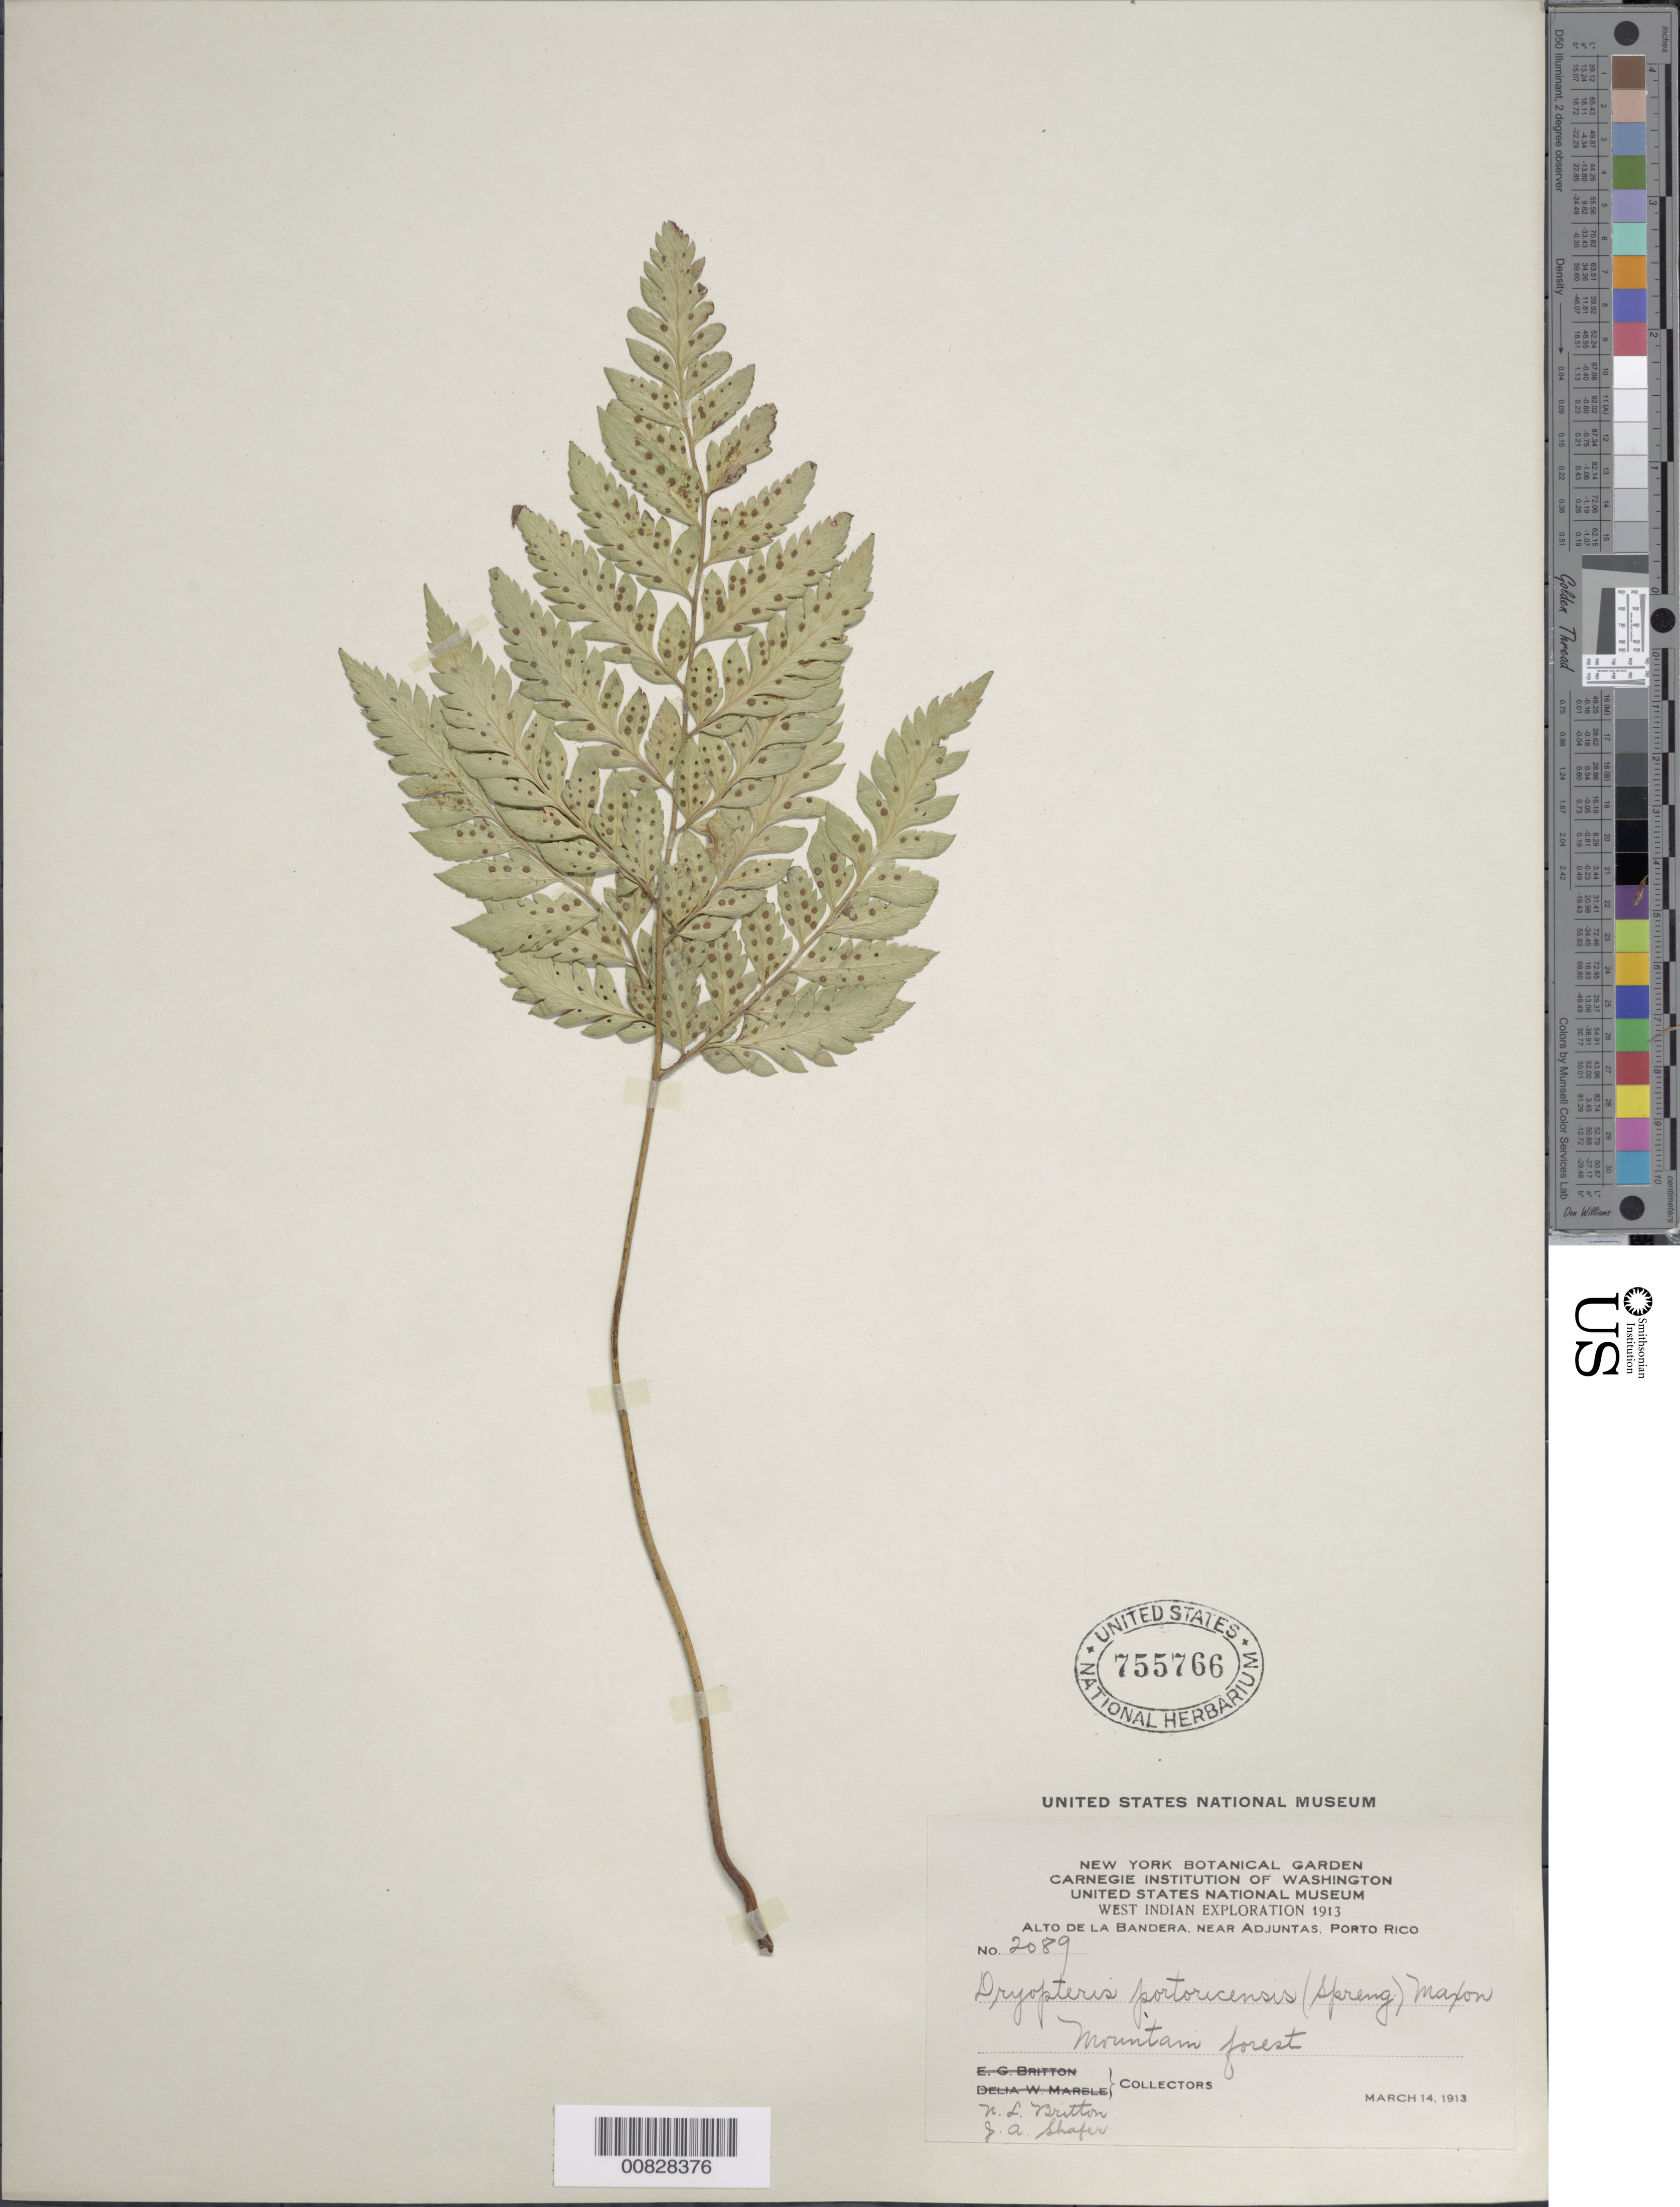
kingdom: Plantae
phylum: Tracheophyta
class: Polypodiopsida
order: Polypodiales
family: Dryopteridaceae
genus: Polystichopsis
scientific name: Polystichopsis chaerophylloides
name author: (Poir.) C.V. Morton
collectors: N. Britton & J. A. Shafer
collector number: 2089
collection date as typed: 14 Mar 1913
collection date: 1913-03-14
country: Puerto Rico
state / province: Adjuntas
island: Puerto Rico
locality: Adjuntas, alto de La Bandera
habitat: Mountain forest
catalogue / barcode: US 755766